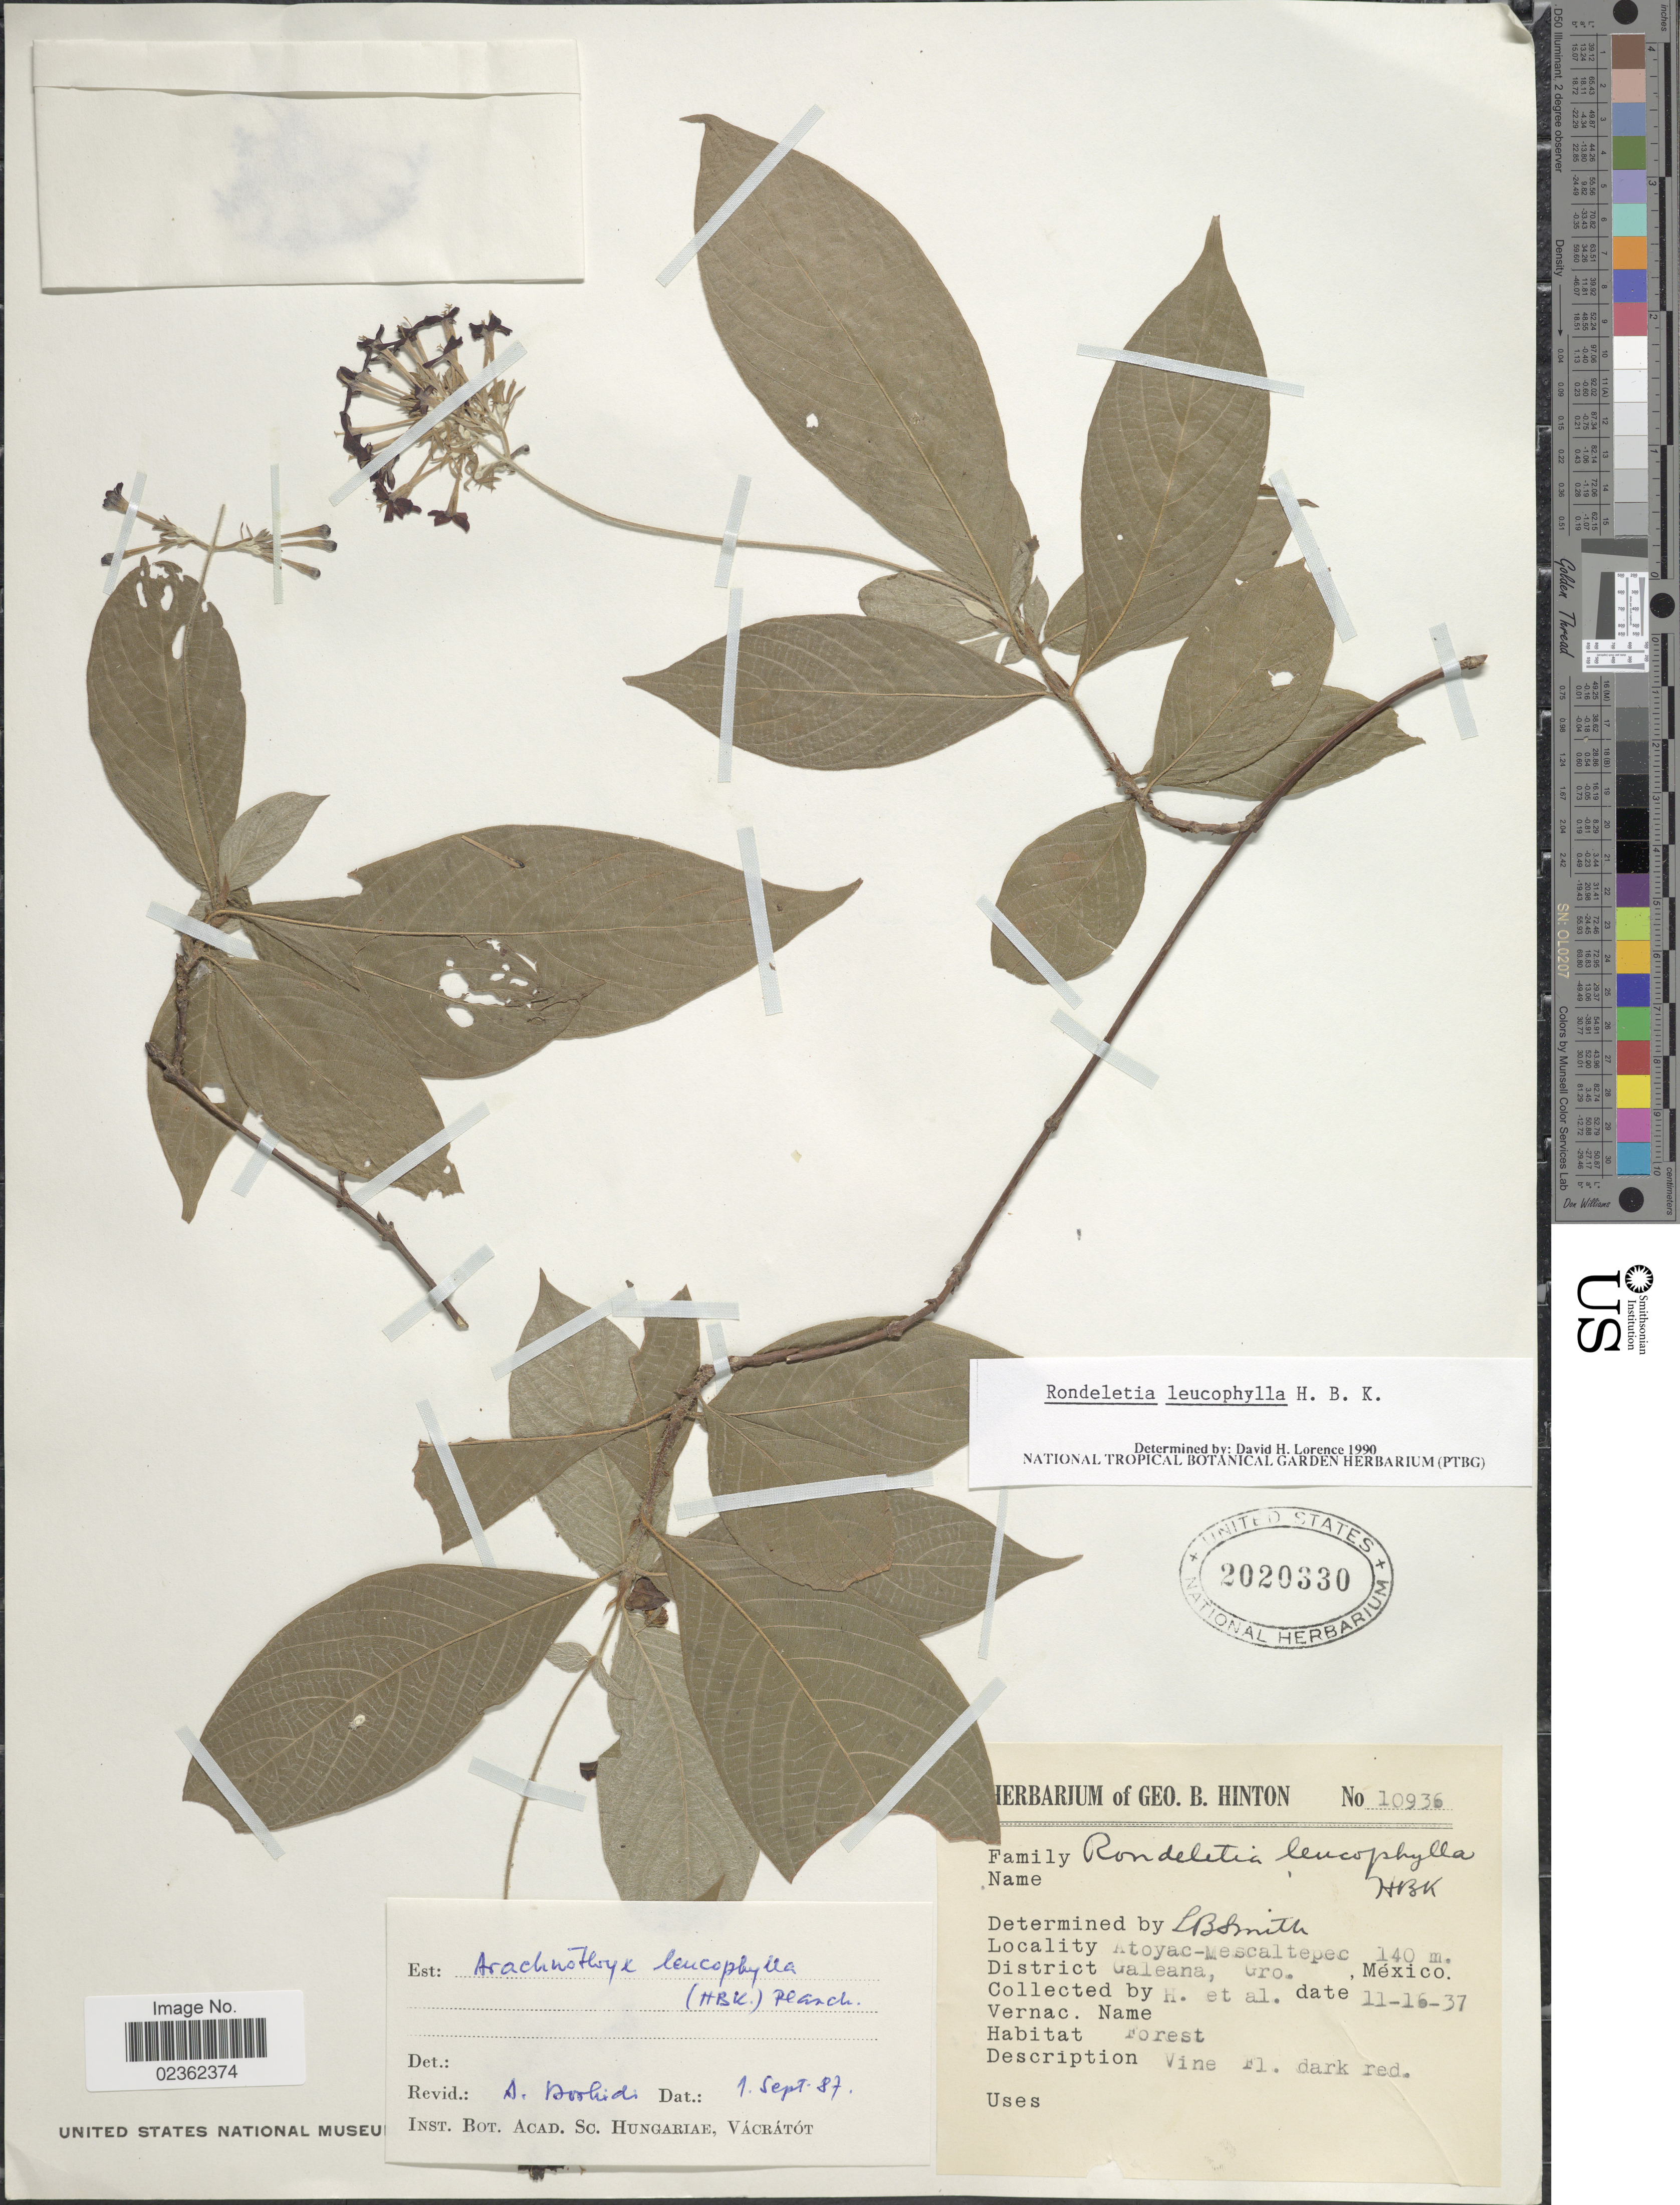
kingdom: Plantae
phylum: Tracheophyta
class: Magnoliopsida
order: Gentianales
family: Rubiaceae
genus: Arachnothryx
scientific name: Arachnothryx leucophylla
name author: (Kunth) Planch.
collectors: G. B. Hinton & et al.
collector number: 10936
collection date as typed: Transcribed d/m/y: 16/11/37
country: Mexico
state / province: Guerrero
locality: Atoyac-Mescaltepec, District Galeana.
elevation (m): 140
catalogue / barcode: US 2020330